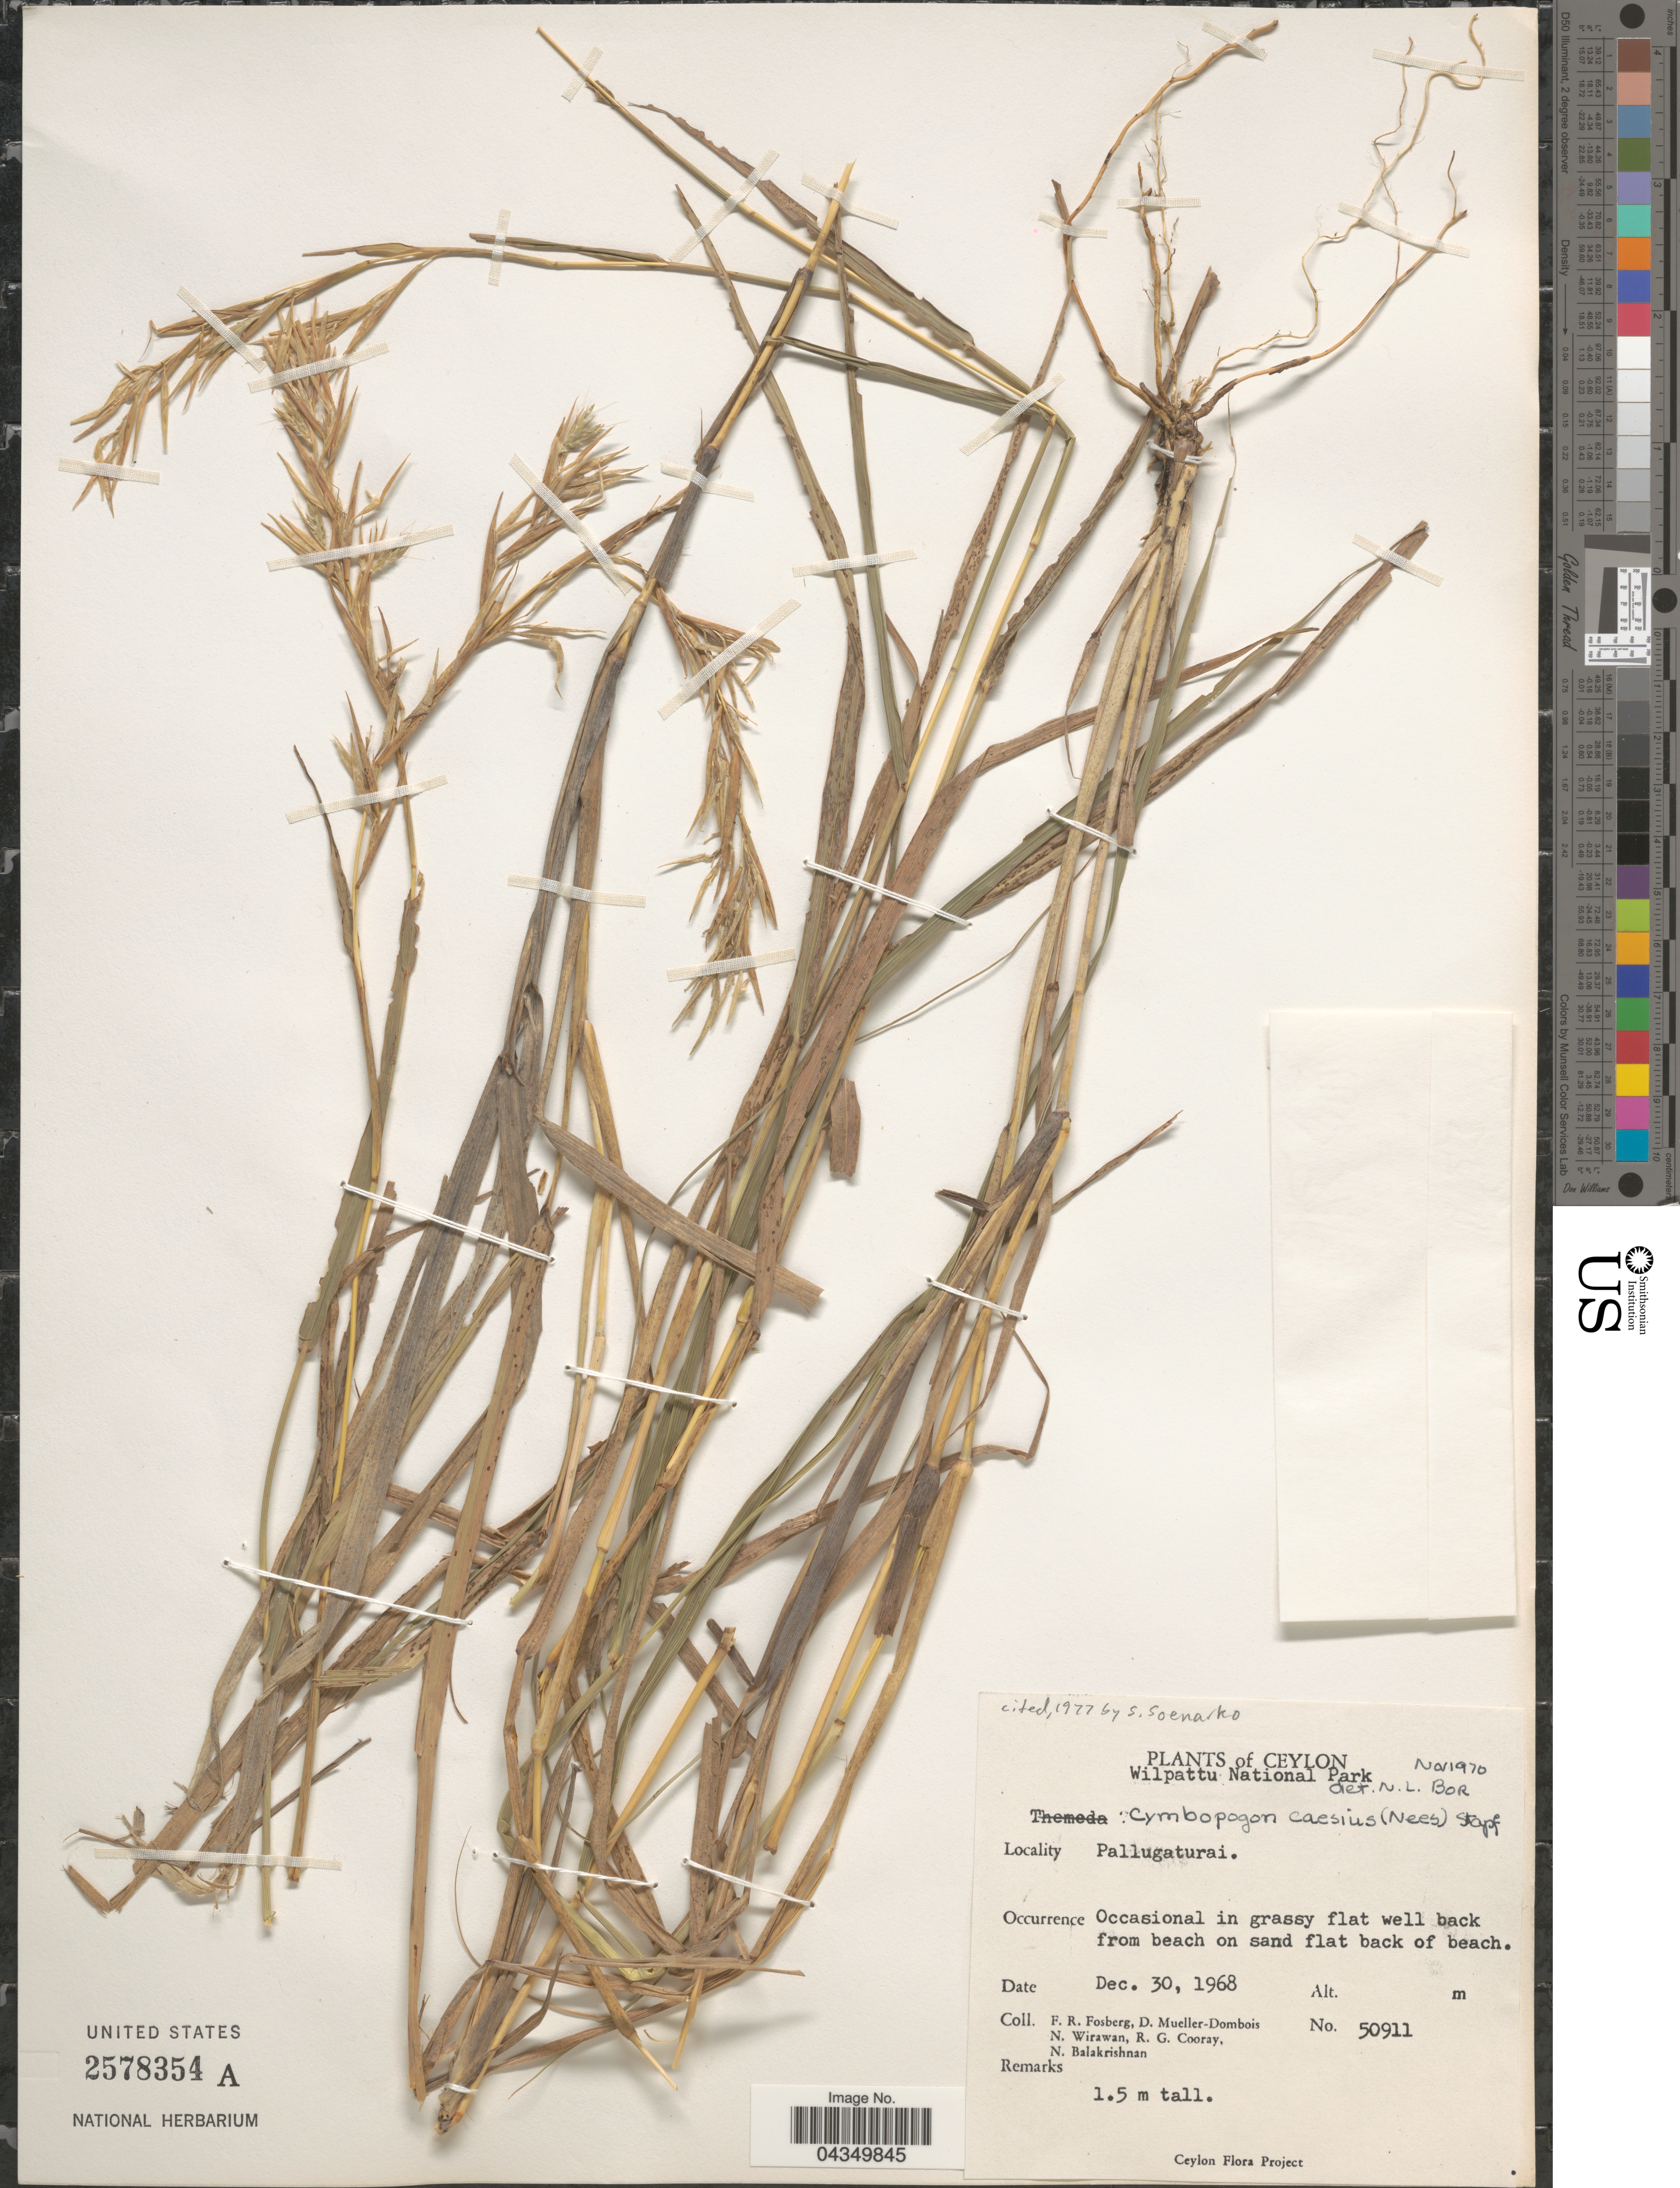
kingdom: Plantae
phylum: Tracheophyta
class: Liliopsida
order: Poales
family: Poaceae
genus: Cymbopogon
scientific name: Cymbopogon caesius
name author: (Nees ex Hook. & Arn.) Stapf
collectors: F. R. Fosberg, D. Mueller-Dombois, N. Wirawan, R. Cooray & N. Balakrishnan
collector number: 50911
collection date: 1968-12-30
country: Sri Lanka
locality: Ceylon. Wilpattu National Park. Pallugaturai.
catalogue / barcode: US 2578354A